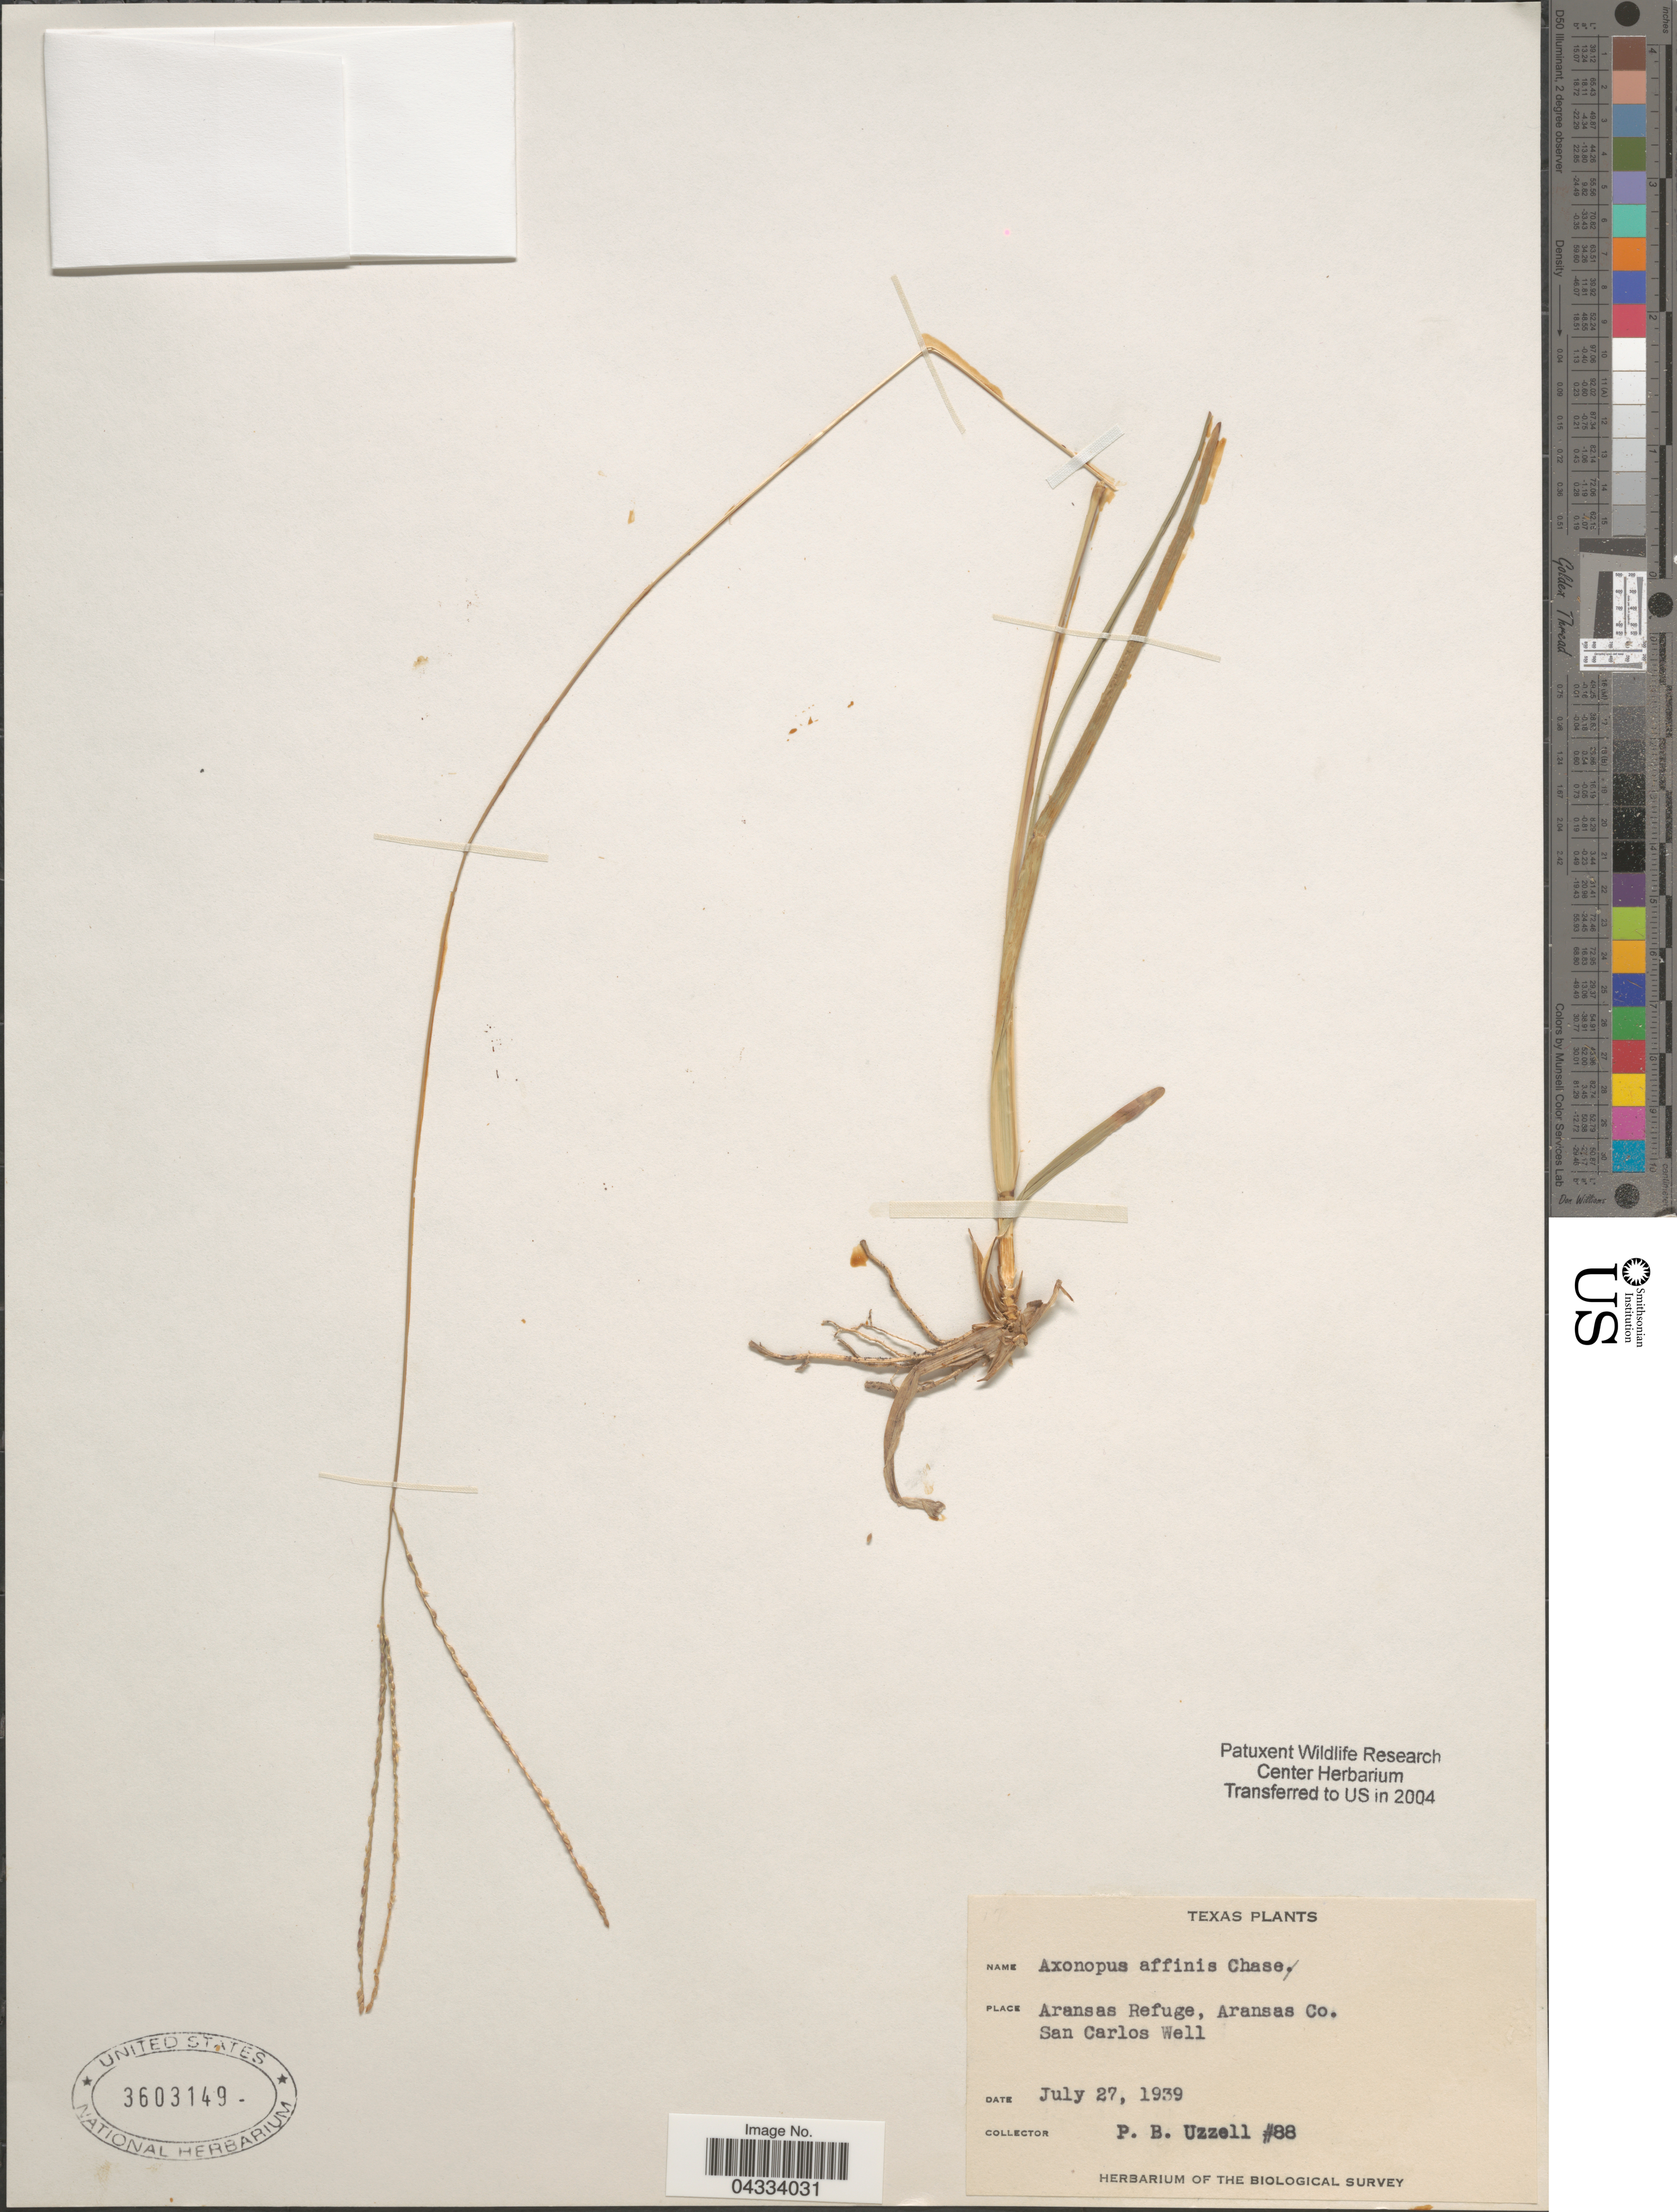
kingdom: Plantae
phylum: Tracheophyta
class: Liliopsida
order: Poales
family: Poaceae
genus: Axonopus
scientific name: Axonopus fissifolius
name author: (Raddi) Kuhlm.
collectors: P. Uzzell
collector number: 88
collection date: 1939-07-27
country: United States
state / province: Texas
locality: Aransas Refuge, Aransas Co. San Carlos Well. The Biological Survey.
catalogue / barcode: US 3603149